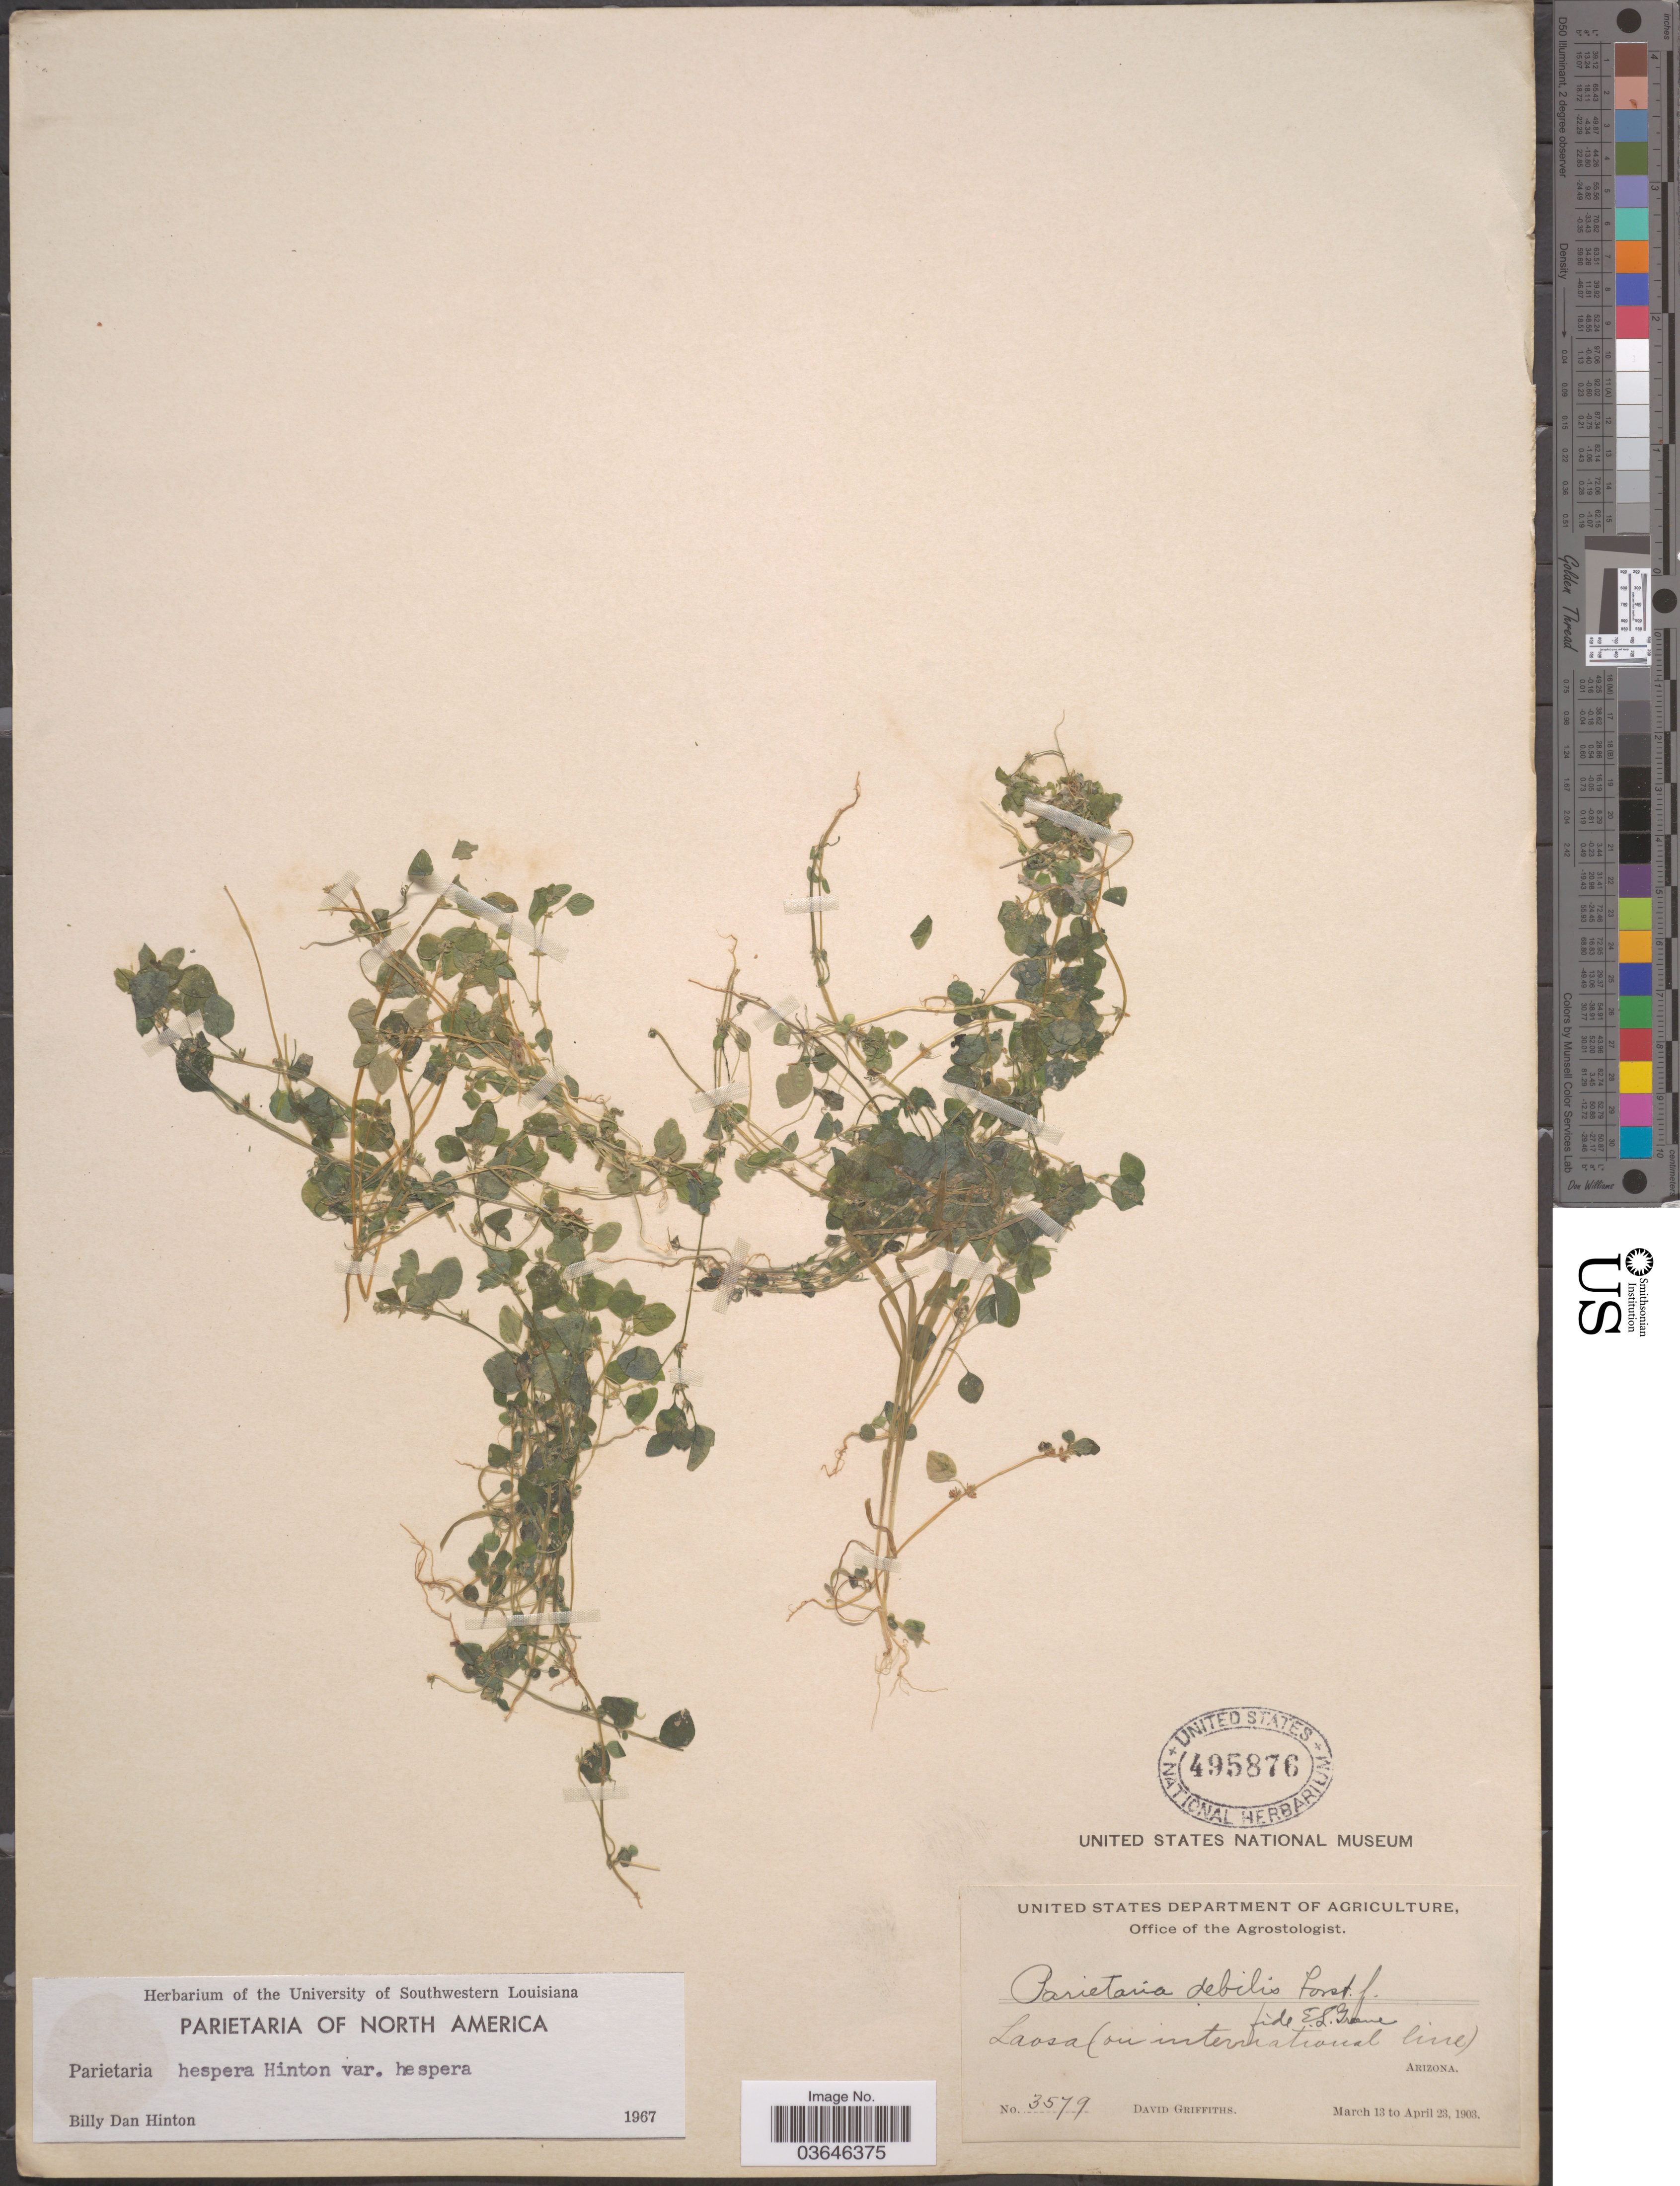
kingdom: Plantae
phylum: Tracheophyta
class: Magnoliopsida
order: Rosales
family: Urticaceae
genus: Parietaria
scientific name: Parietaria hespera var. hespera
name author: Hinton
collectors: D. Griffiths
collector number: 3579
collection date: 1903-03-13/1903-04-23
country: United States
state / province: Arizona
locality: Laosa (on international line).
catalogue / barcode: US 495876